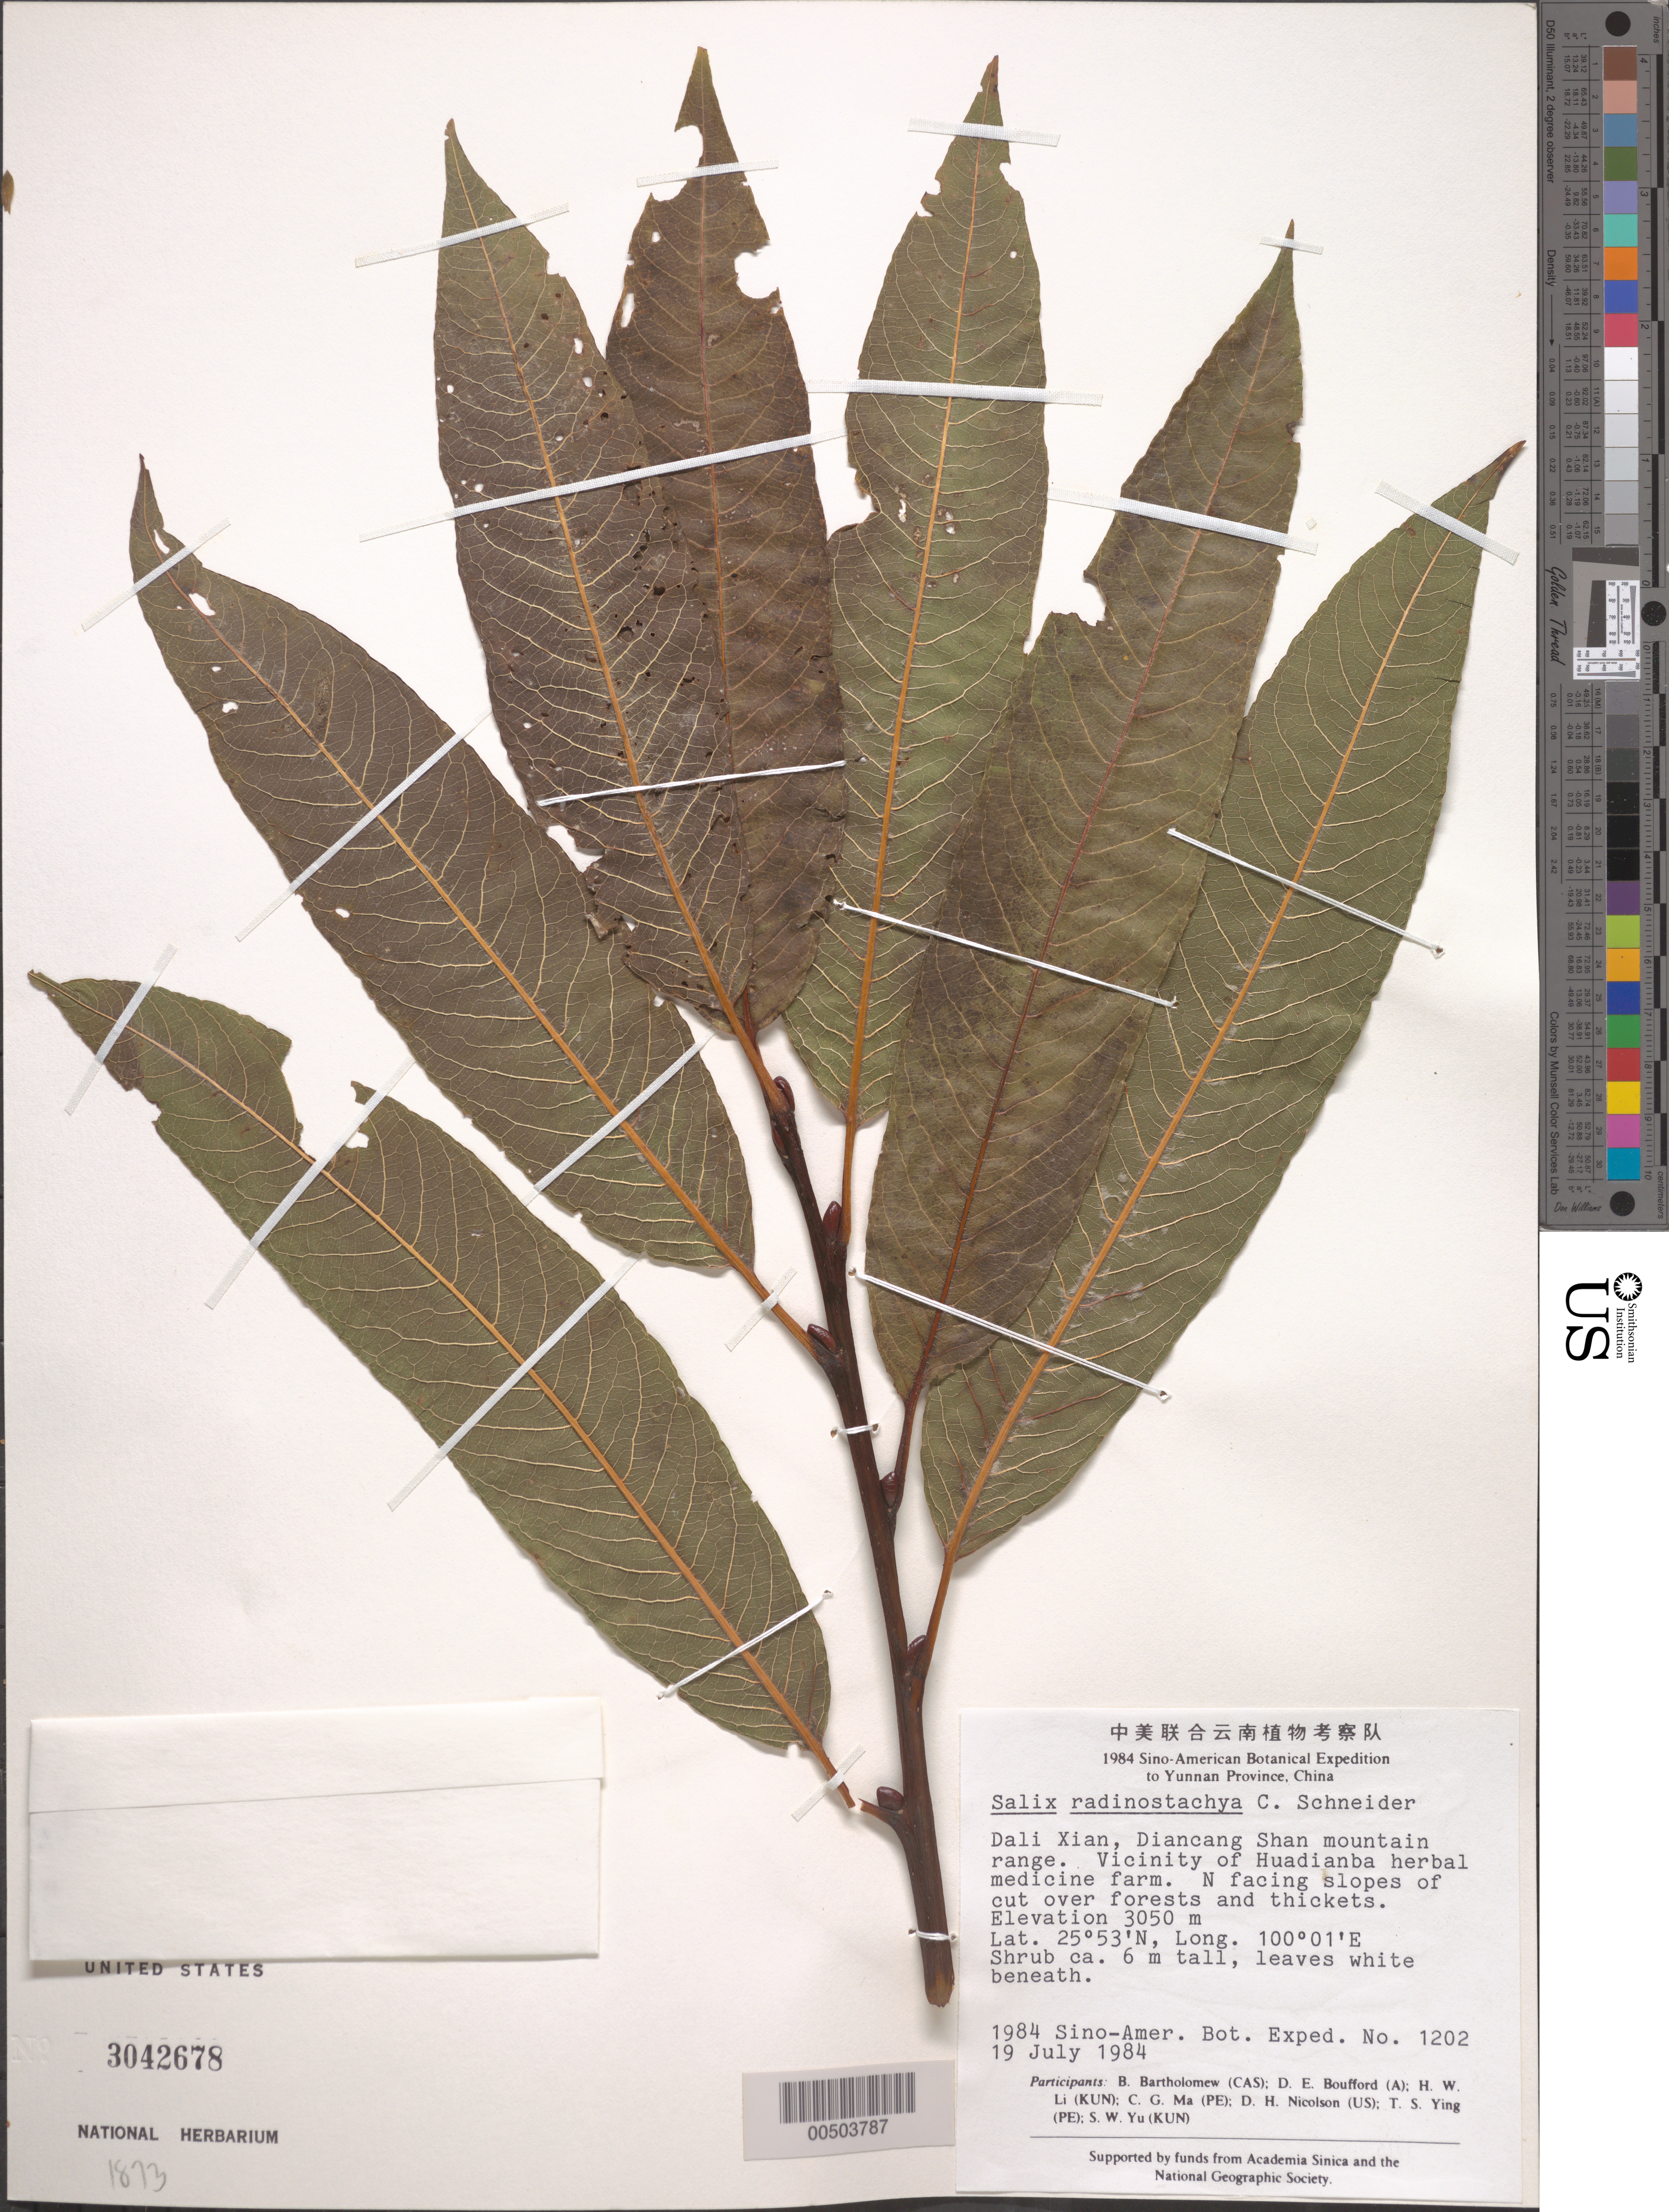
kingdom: Plantae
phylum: Tracheophyta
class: Magnoliopsida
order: Malpighiales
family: Salicaceae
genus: Salix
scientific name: Salix radinostachya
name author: C.K. Schneid.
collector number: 1202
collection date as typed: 19 Jul 1984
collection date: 1984-07-19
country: China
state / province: Yunnan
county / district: Dali Bai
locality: Diancang Shan mountain range. Vicinity of Huadianba Herbal Medicine Farm.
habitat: N facing slopes of cut over forests and thickets.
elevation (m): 3050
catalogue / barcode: US 3042678